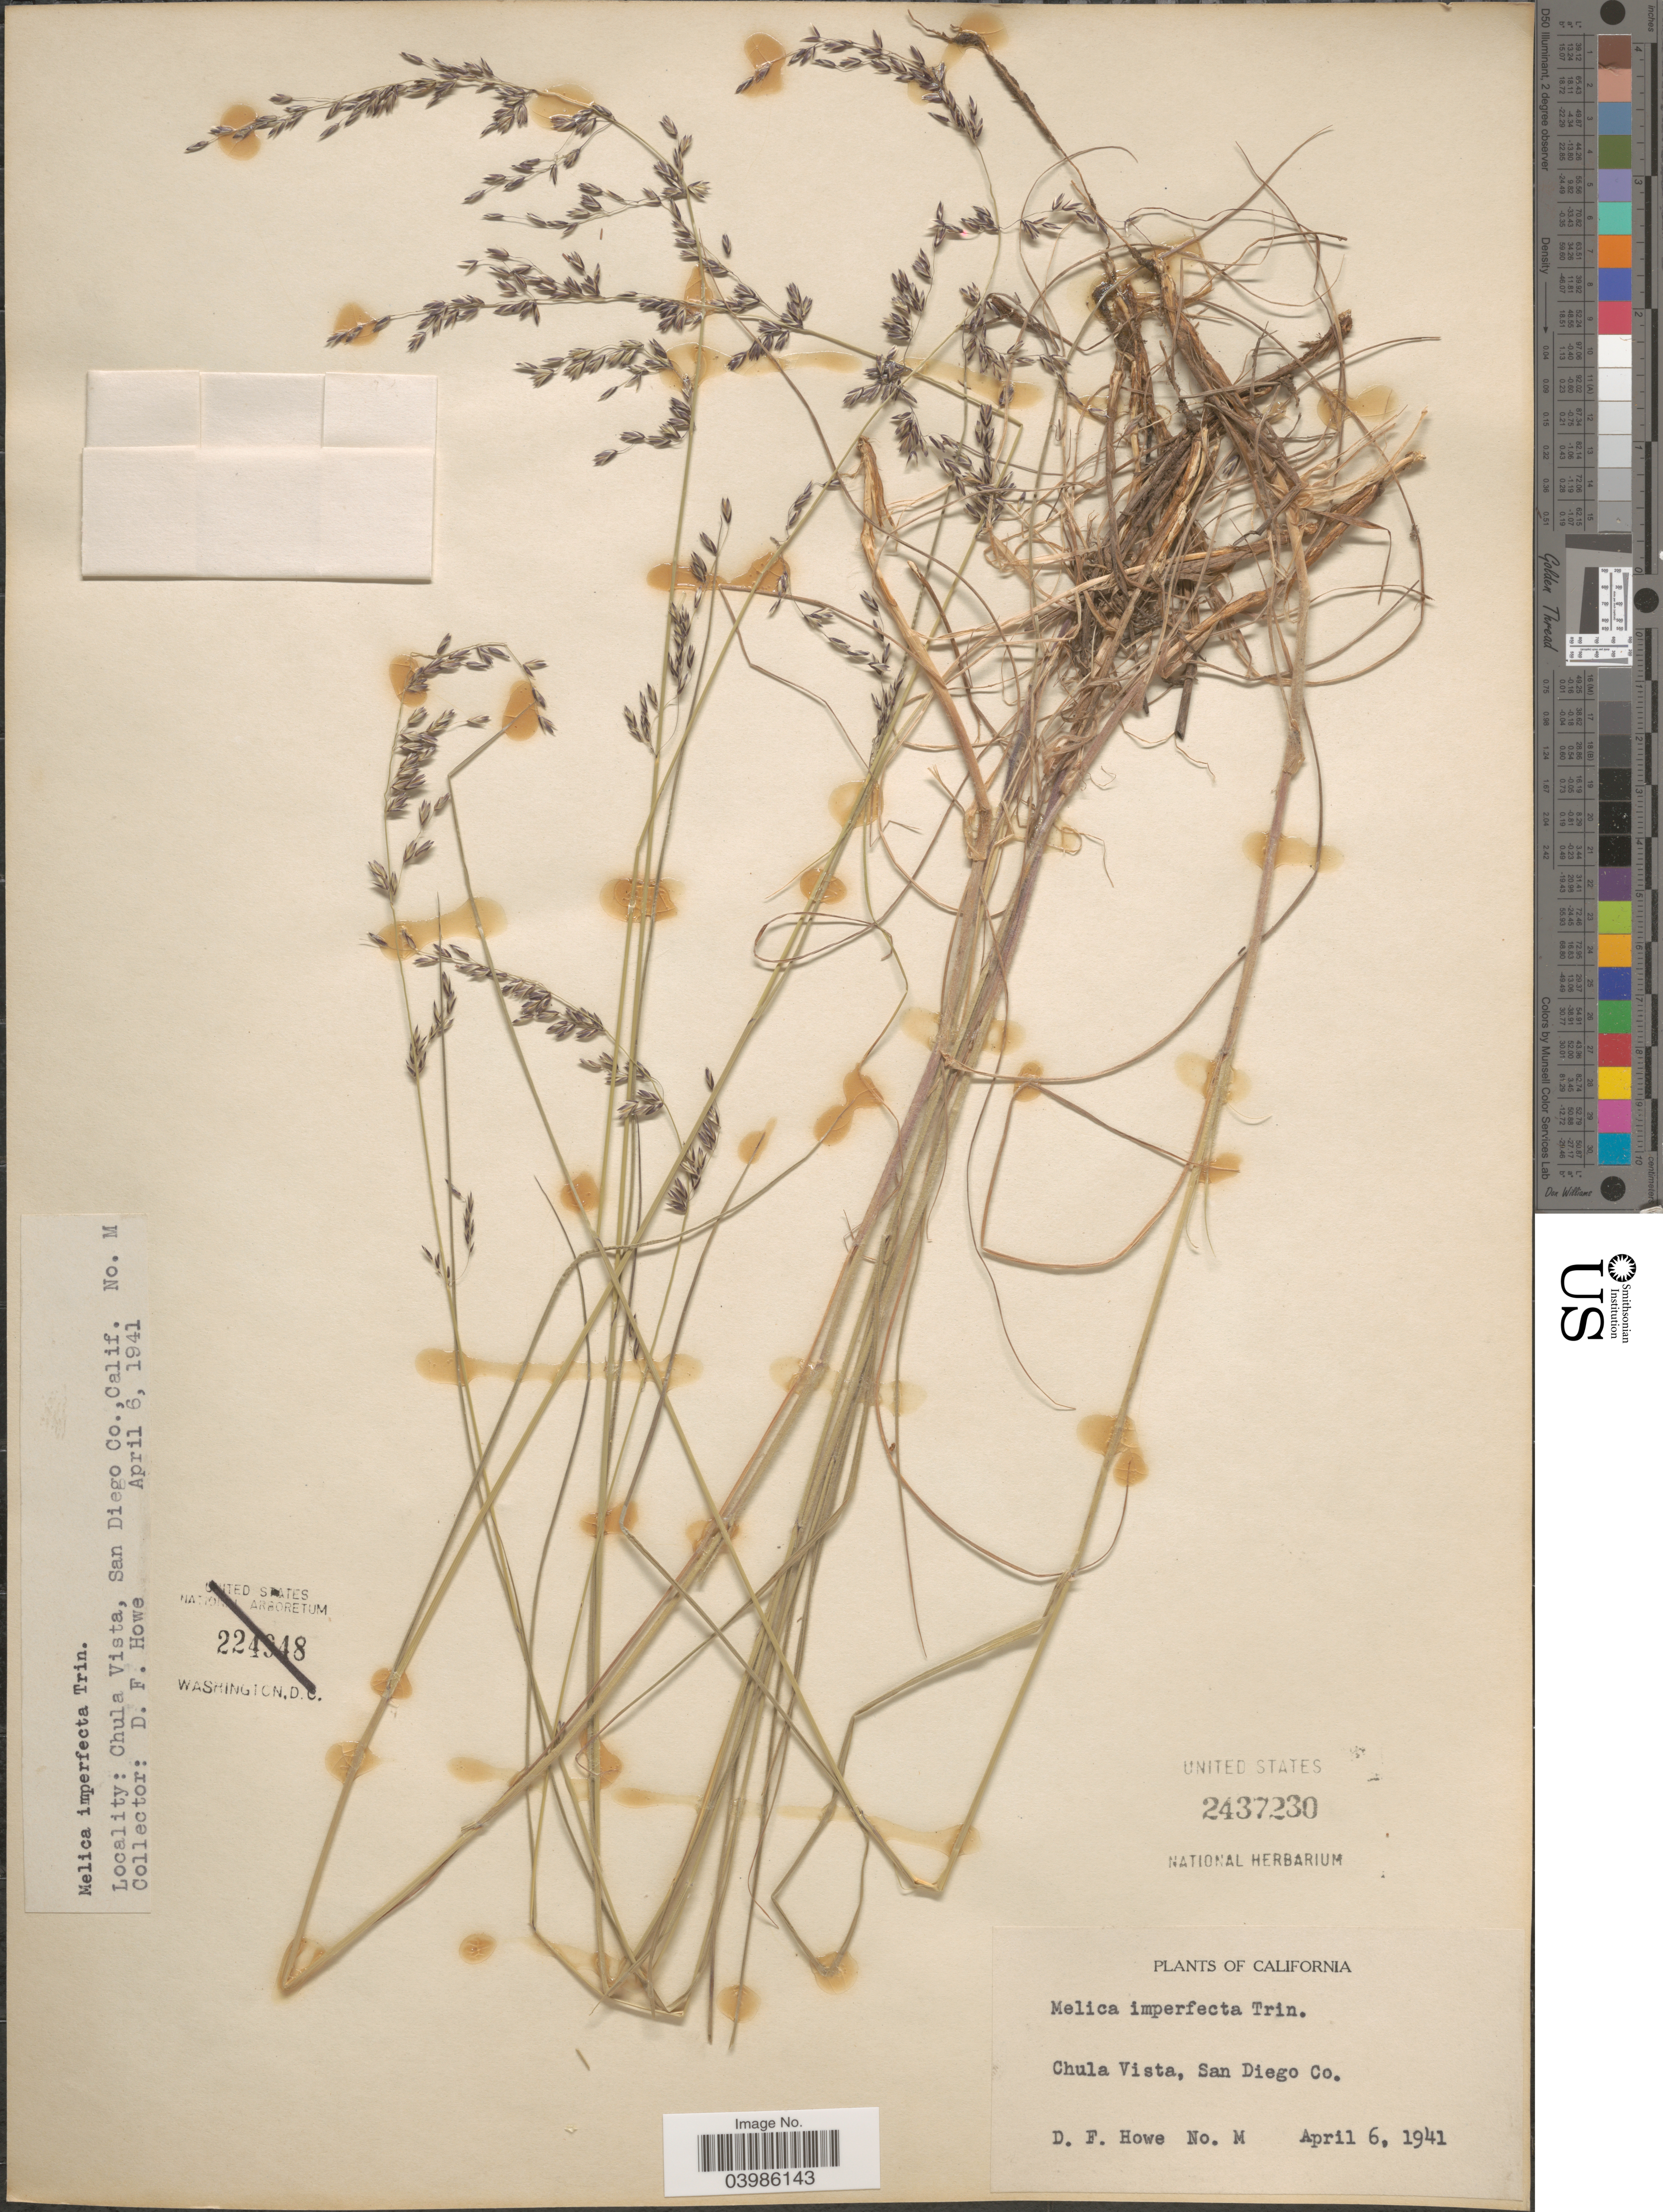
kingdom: Plantae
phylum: Tracheophyta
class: Liliopsida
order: Poales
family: Poaceae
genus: Melica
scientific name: Melica imperfecta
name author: Trin.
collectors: D. Howe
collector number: M?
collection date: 1941-04-06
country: United States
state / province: California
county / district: San Diego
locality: Chula Vista, San Diego Co.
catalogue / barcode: US 2437230